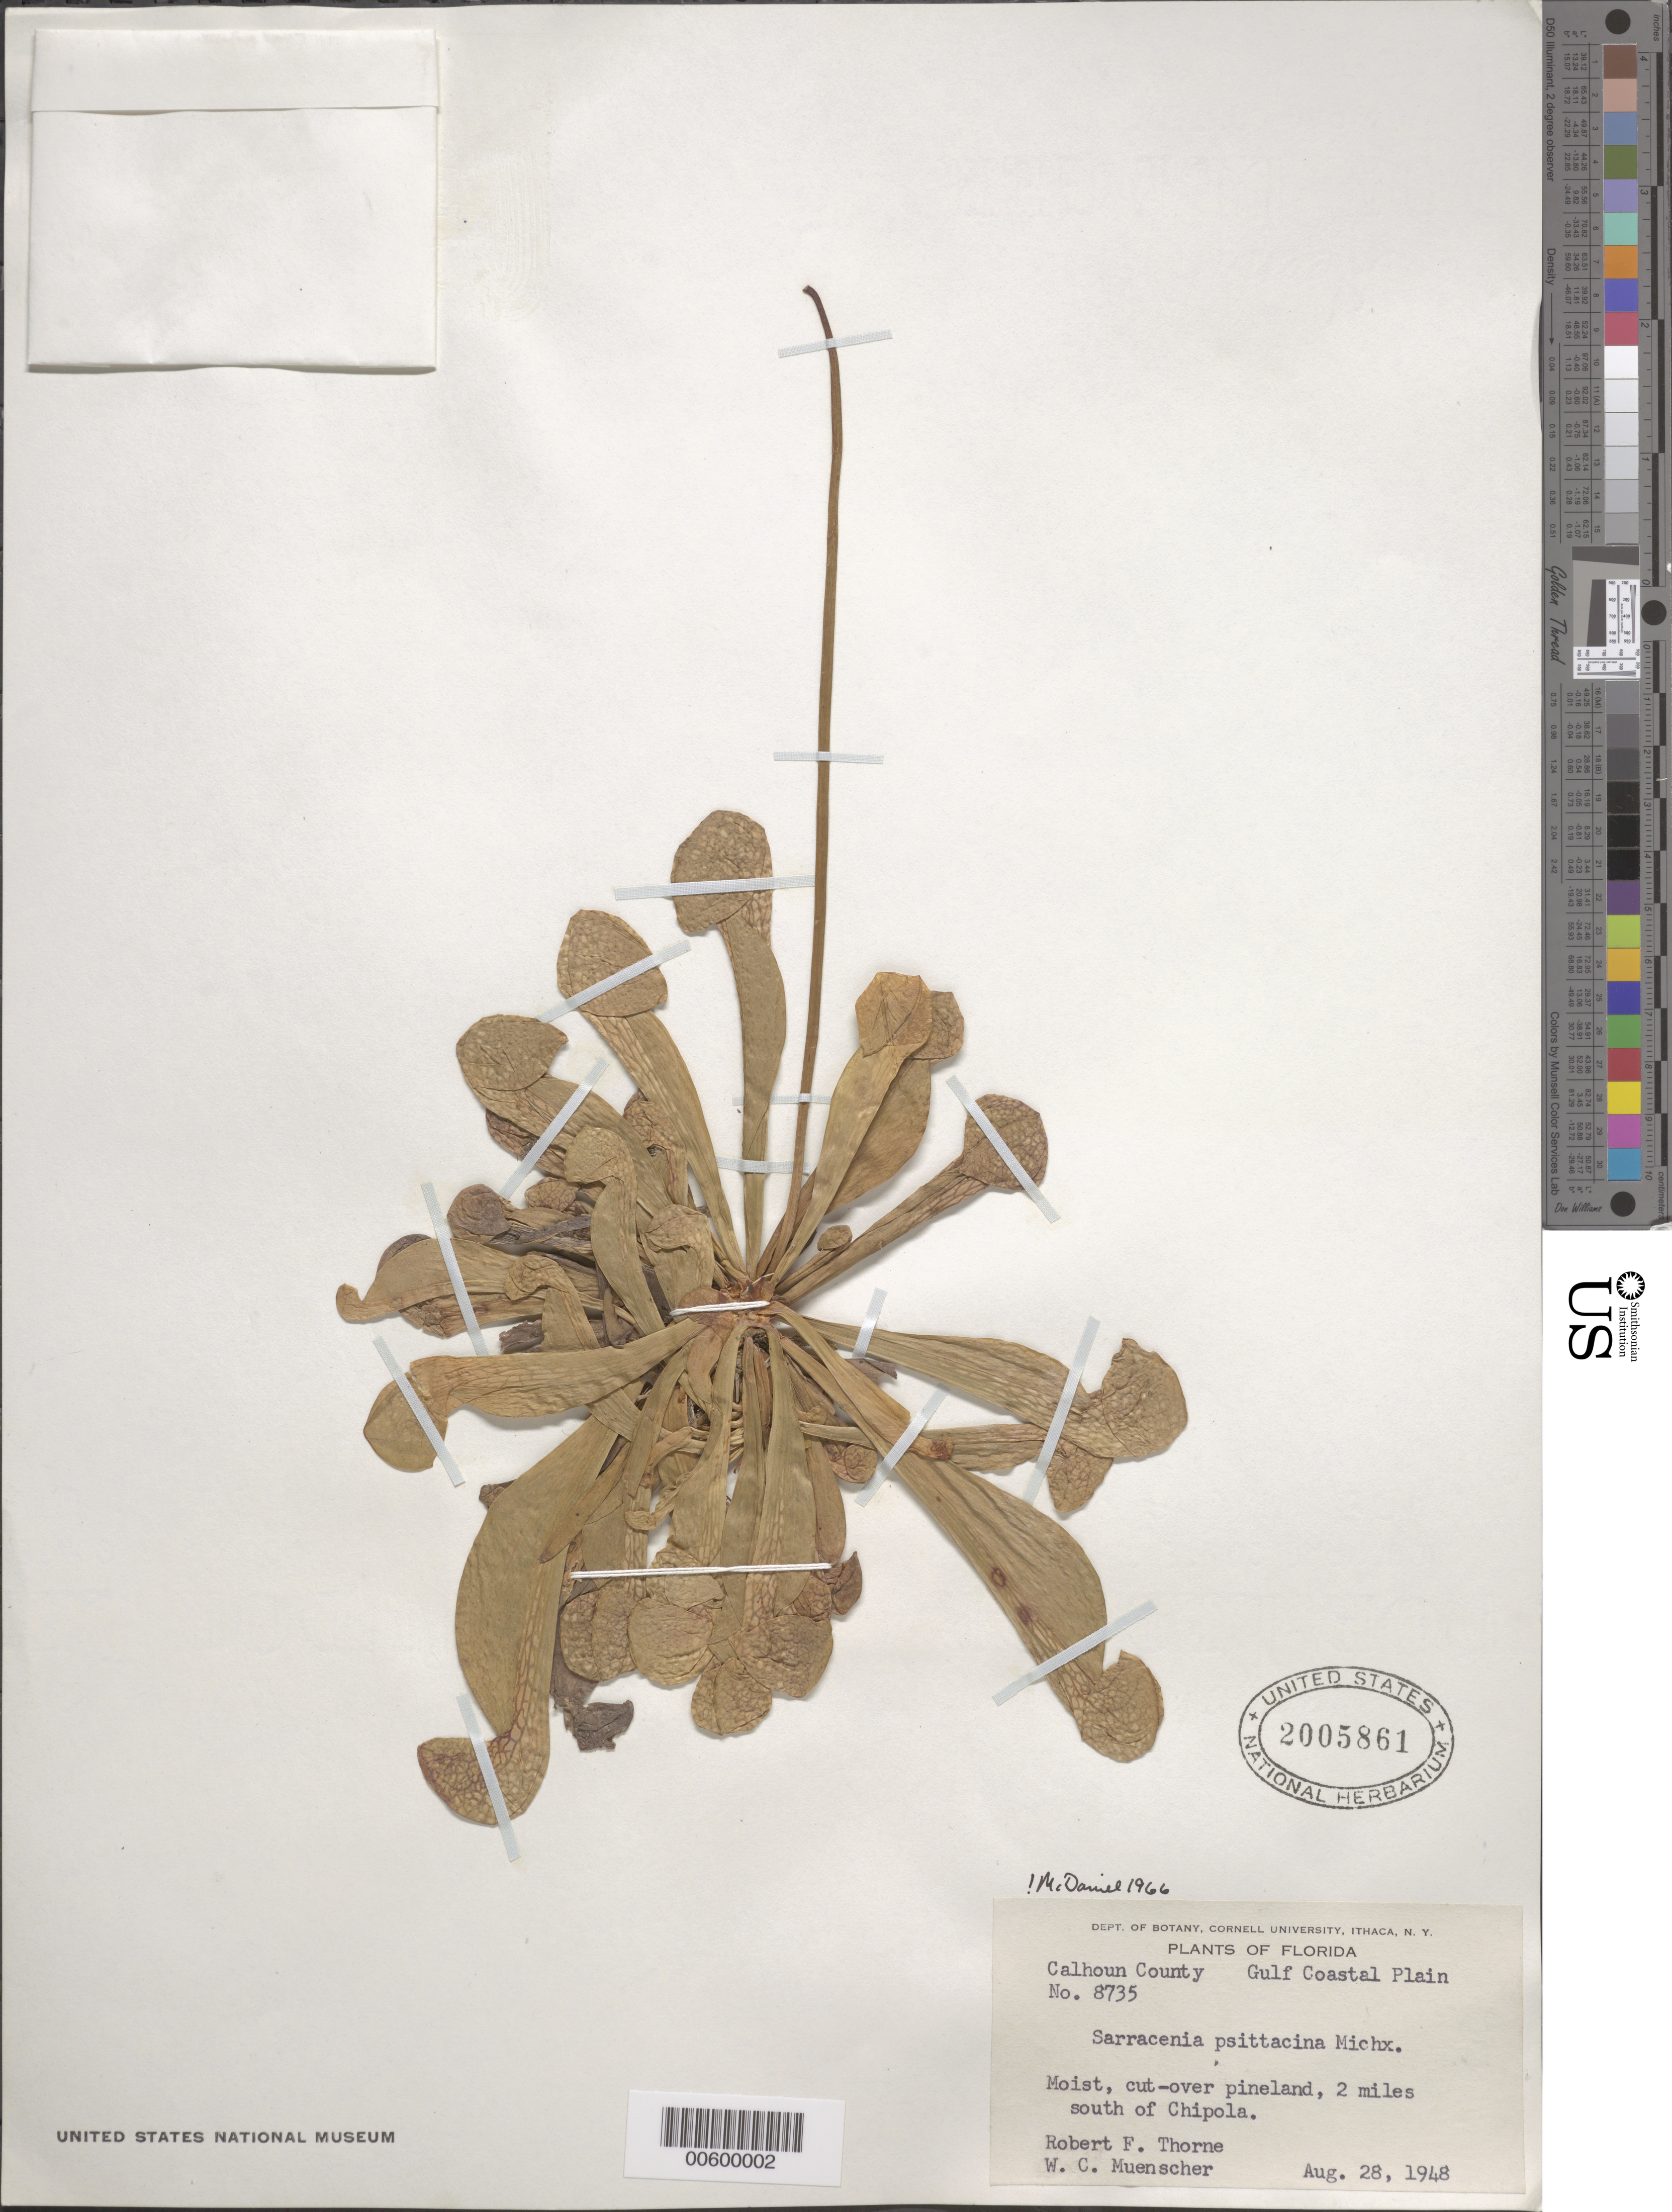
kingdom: Plantae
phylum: Tracheophyta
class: Magnoliopsida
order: Fabales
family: Fabaceae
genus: Platymiscium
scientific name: Platymiscium pleiostachyum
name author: Donn. Sm.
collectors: R. F. Thorne & W. Muenscher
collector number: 8735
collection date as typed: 28 Aug 1948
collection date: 1948-08-28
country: United States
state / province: Florida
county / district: Calhoun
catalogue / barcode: US 2005861